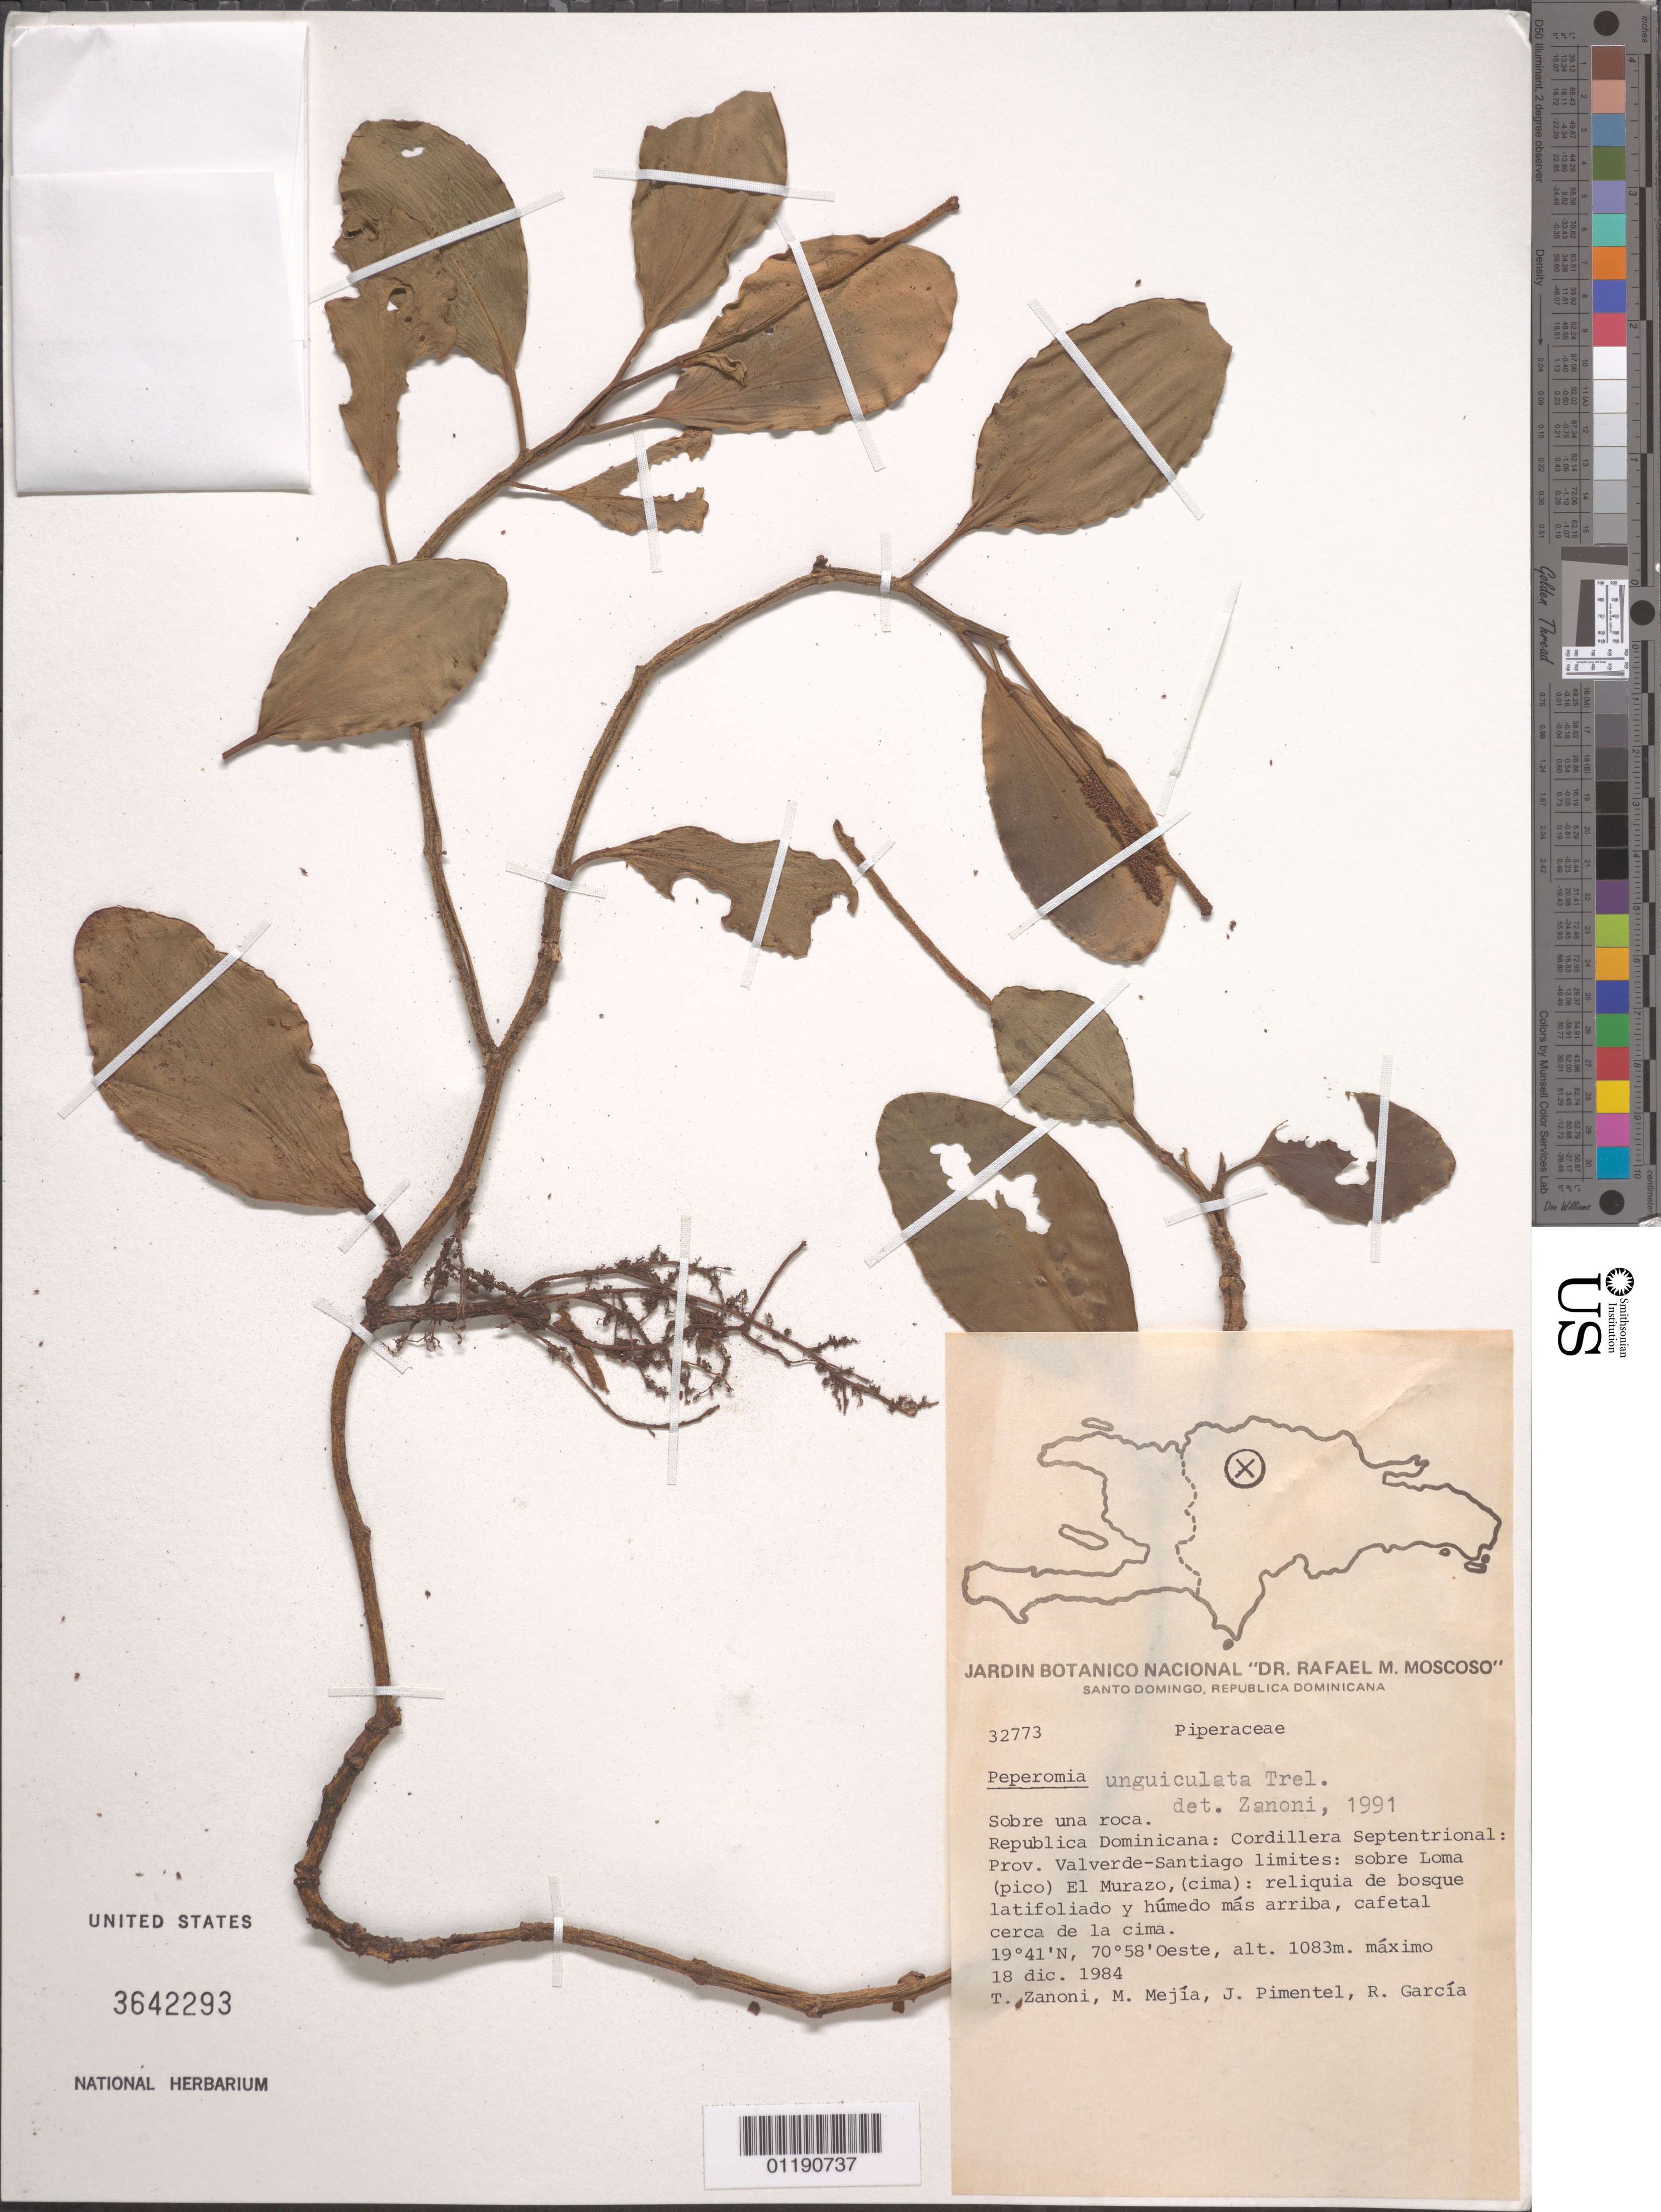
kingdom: Plantae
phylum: Tracheophyta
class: Magnoliopsida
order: Piperales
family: Piperaceae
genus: Peperomia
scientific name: Peperomia unguiculata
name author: Trel.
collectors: T. A. Zanoni, M. Mejia, J. Pimentel & R. G. García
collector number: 32773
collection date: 1984-12-18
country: Dominican Republic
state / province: Santiago / Valverde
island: Hispaniola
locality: Cordillera Septentrional. About Loma (pico) El Murazo, (top).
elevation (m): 1083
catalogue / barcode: US 3642293